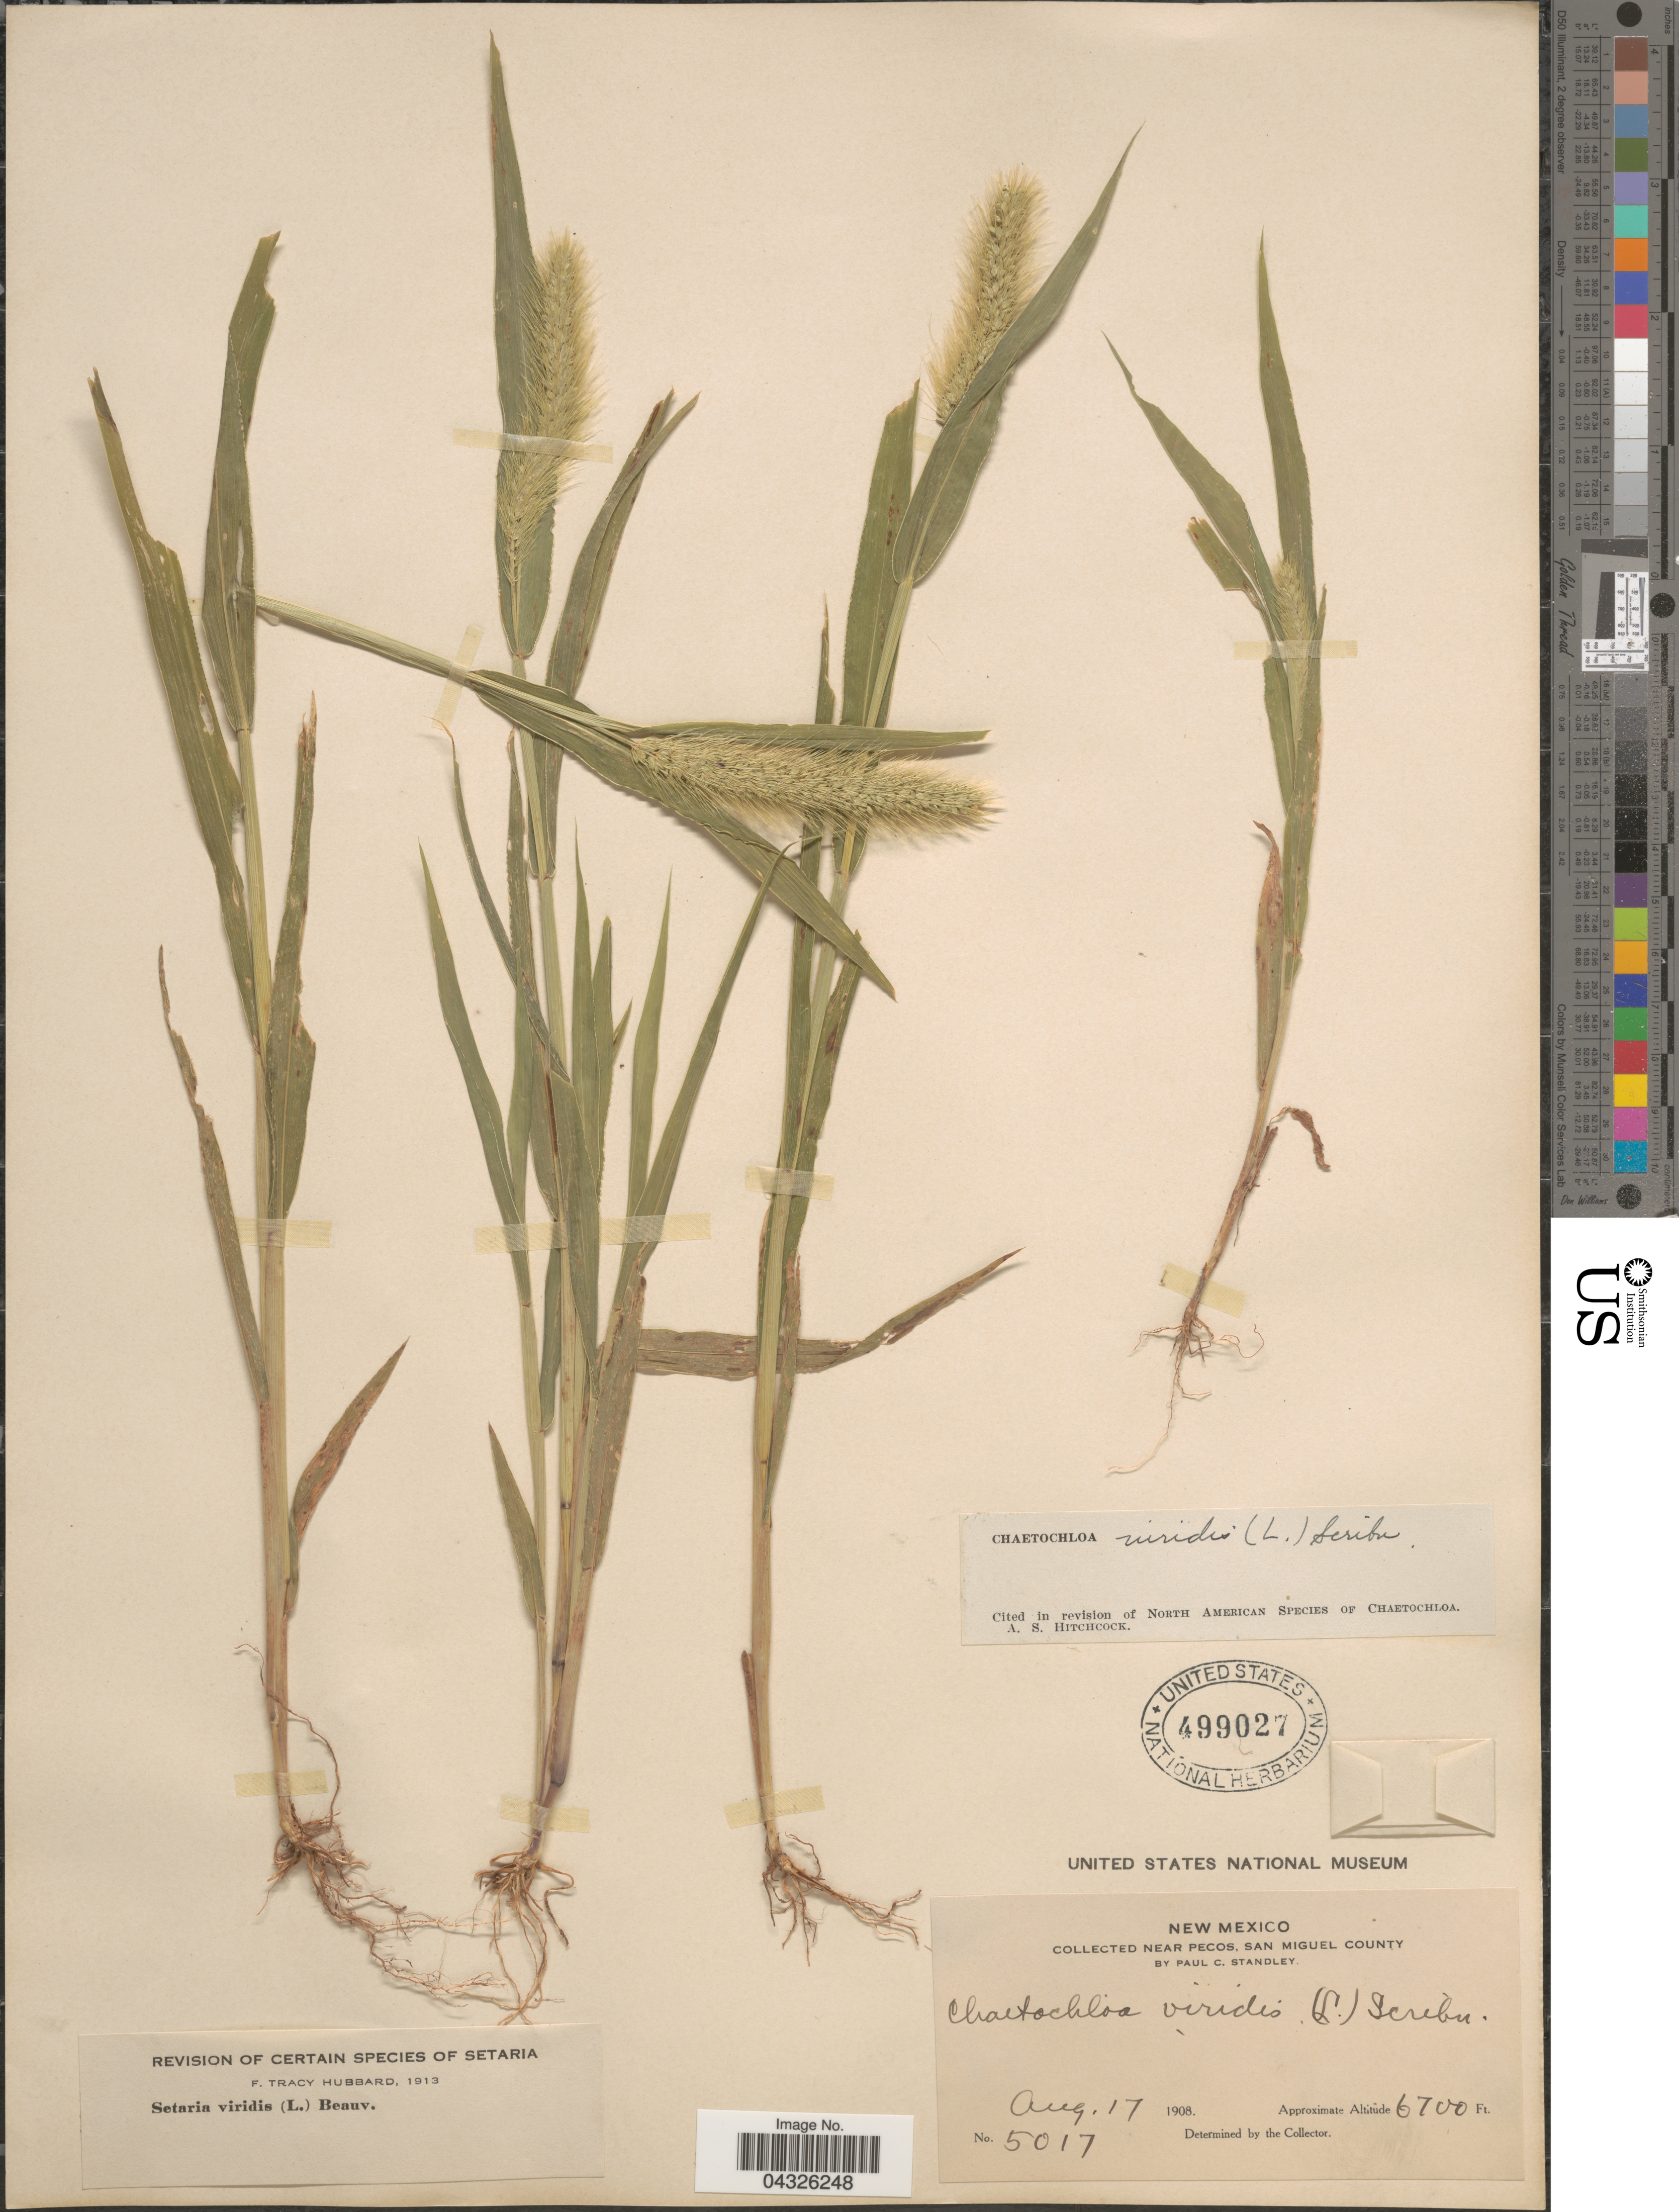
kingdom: Plantae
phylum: Tracheophyta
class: Liliopsida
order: Poales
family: Poaceae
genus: Setaria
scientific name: Setaria viridis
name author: (L.) P. Beauv.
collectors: P. C. Standley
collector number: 5017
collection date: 1908-08-17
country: United States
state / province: New Mexico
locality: Near Pecos, San Miguel County.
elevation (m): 2042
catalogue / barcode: US 499027